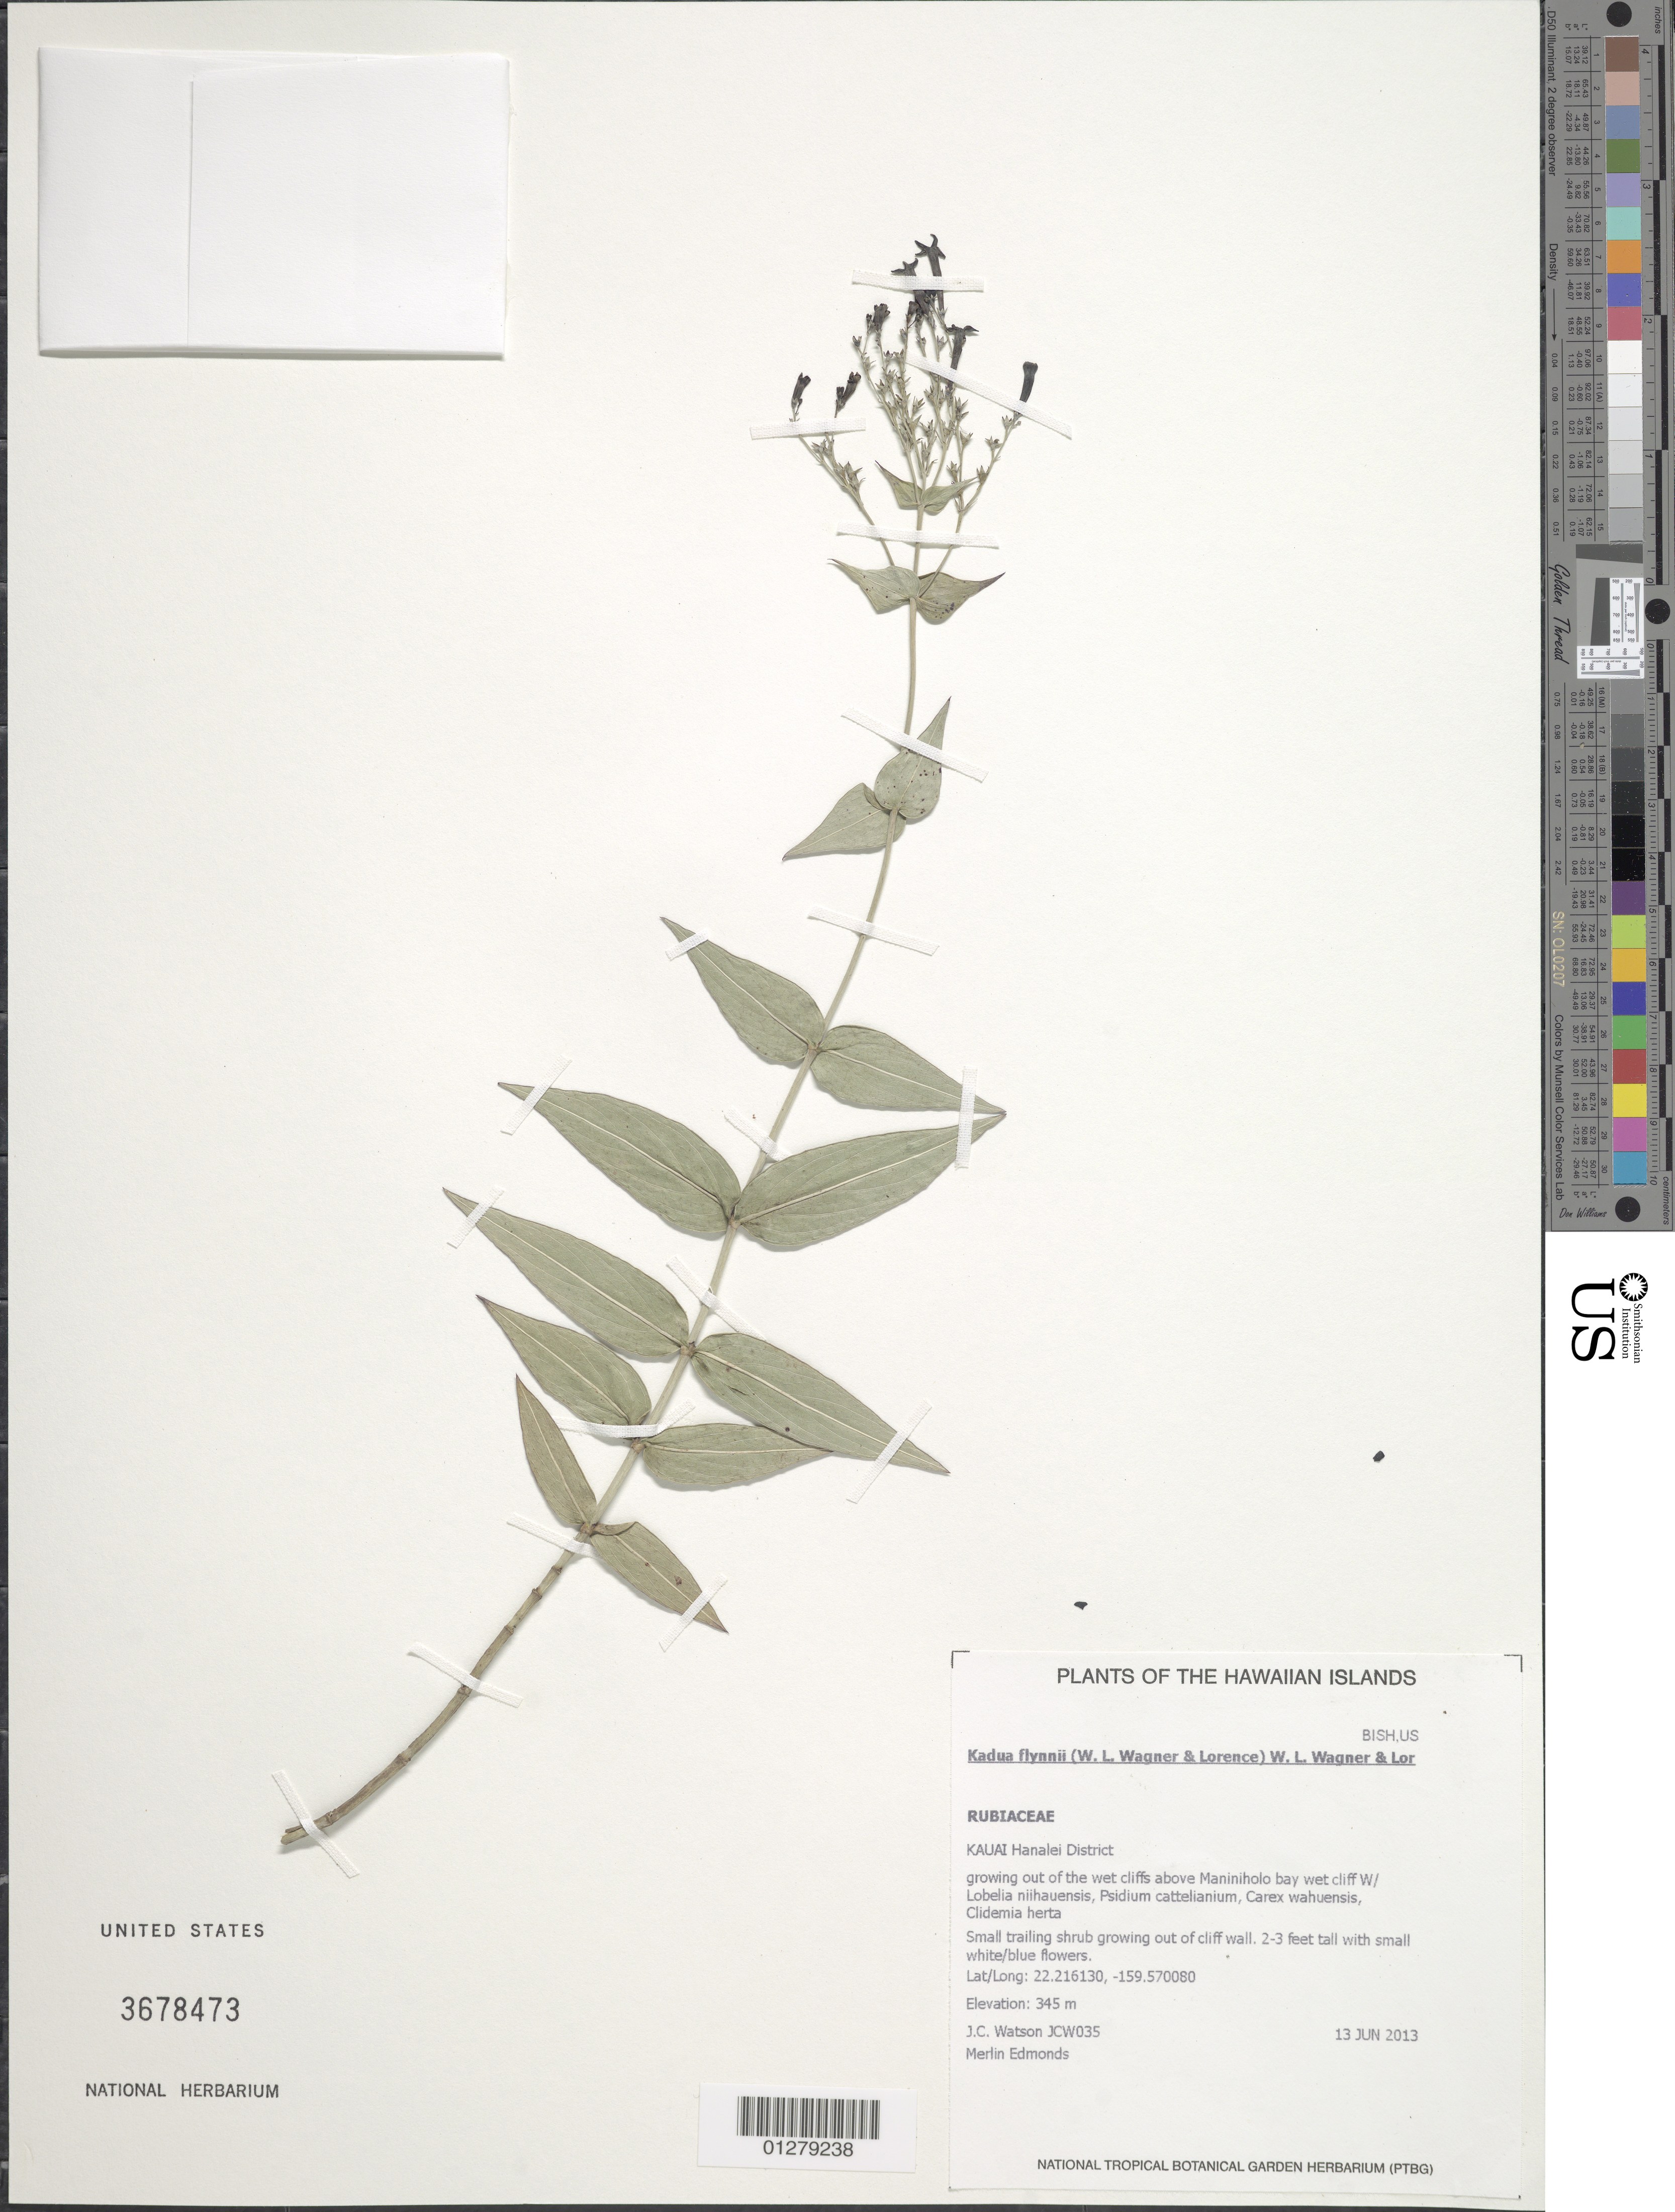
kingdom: Plantae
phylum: Tracheophyta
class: Magnoliopsida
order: Gentianales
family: Rubiaceae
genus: Kadua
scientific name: Kadua flynnii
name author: (W.L. Wagner & Lorence) W.L. Wagner & Lorence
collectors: J. Watson & M. Edmonds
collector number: JCW035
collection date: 2013-06-13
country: United States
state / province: Hawaii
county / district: Kauai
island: Kaua'i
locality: Hanalei District, cliff wall above Maniniholo Bay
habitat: Wet cliffs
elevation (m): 345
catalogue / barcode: US 3678473